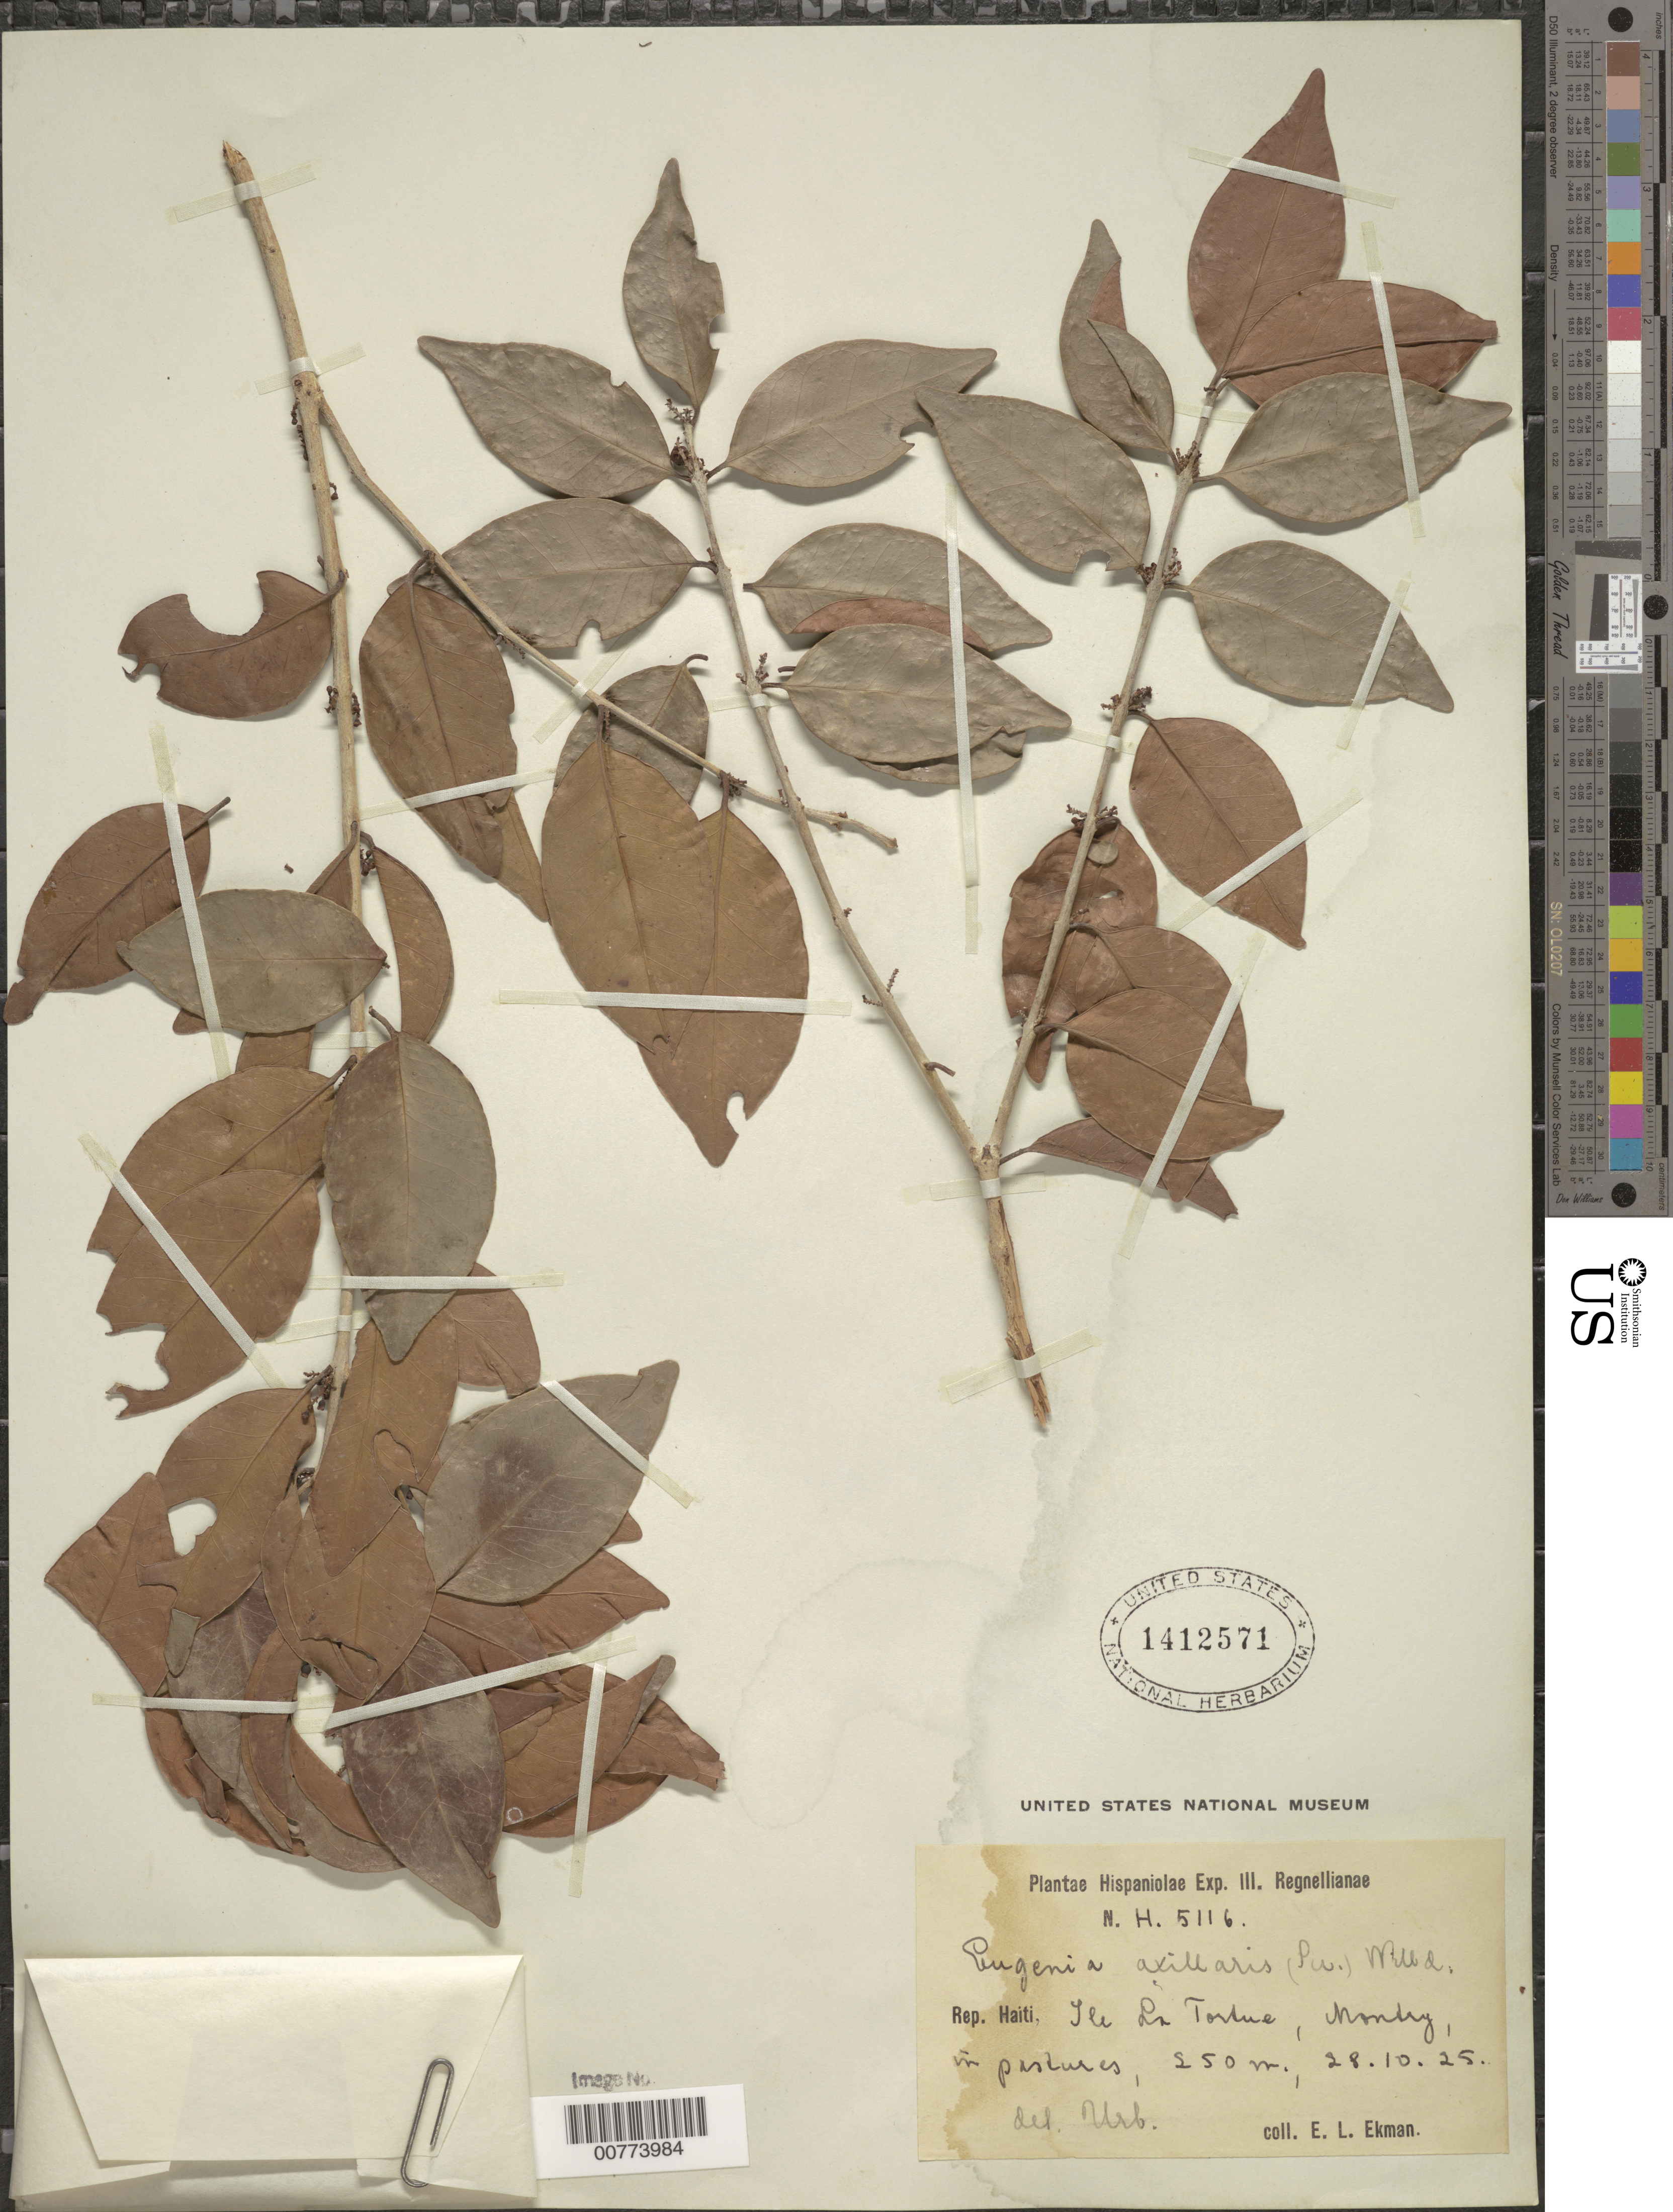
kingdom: Plantae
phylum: Tracheophyta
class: Magnoliopsida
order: Myrtales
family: Myrtaceae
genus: Eugenia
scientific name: Eugenia axillaris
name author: (Sw.) Willd.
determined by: Urban, Ignatz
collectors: E. L. Ekman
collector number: H 5116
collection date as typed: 28 Oct 1925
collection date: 1925-10-28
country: Haiti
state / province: Nord-Óuest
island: Île de la Tortue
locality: Ile La Tortue, Montry.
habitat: In pastures.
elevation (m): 250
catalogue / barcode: US 1412571